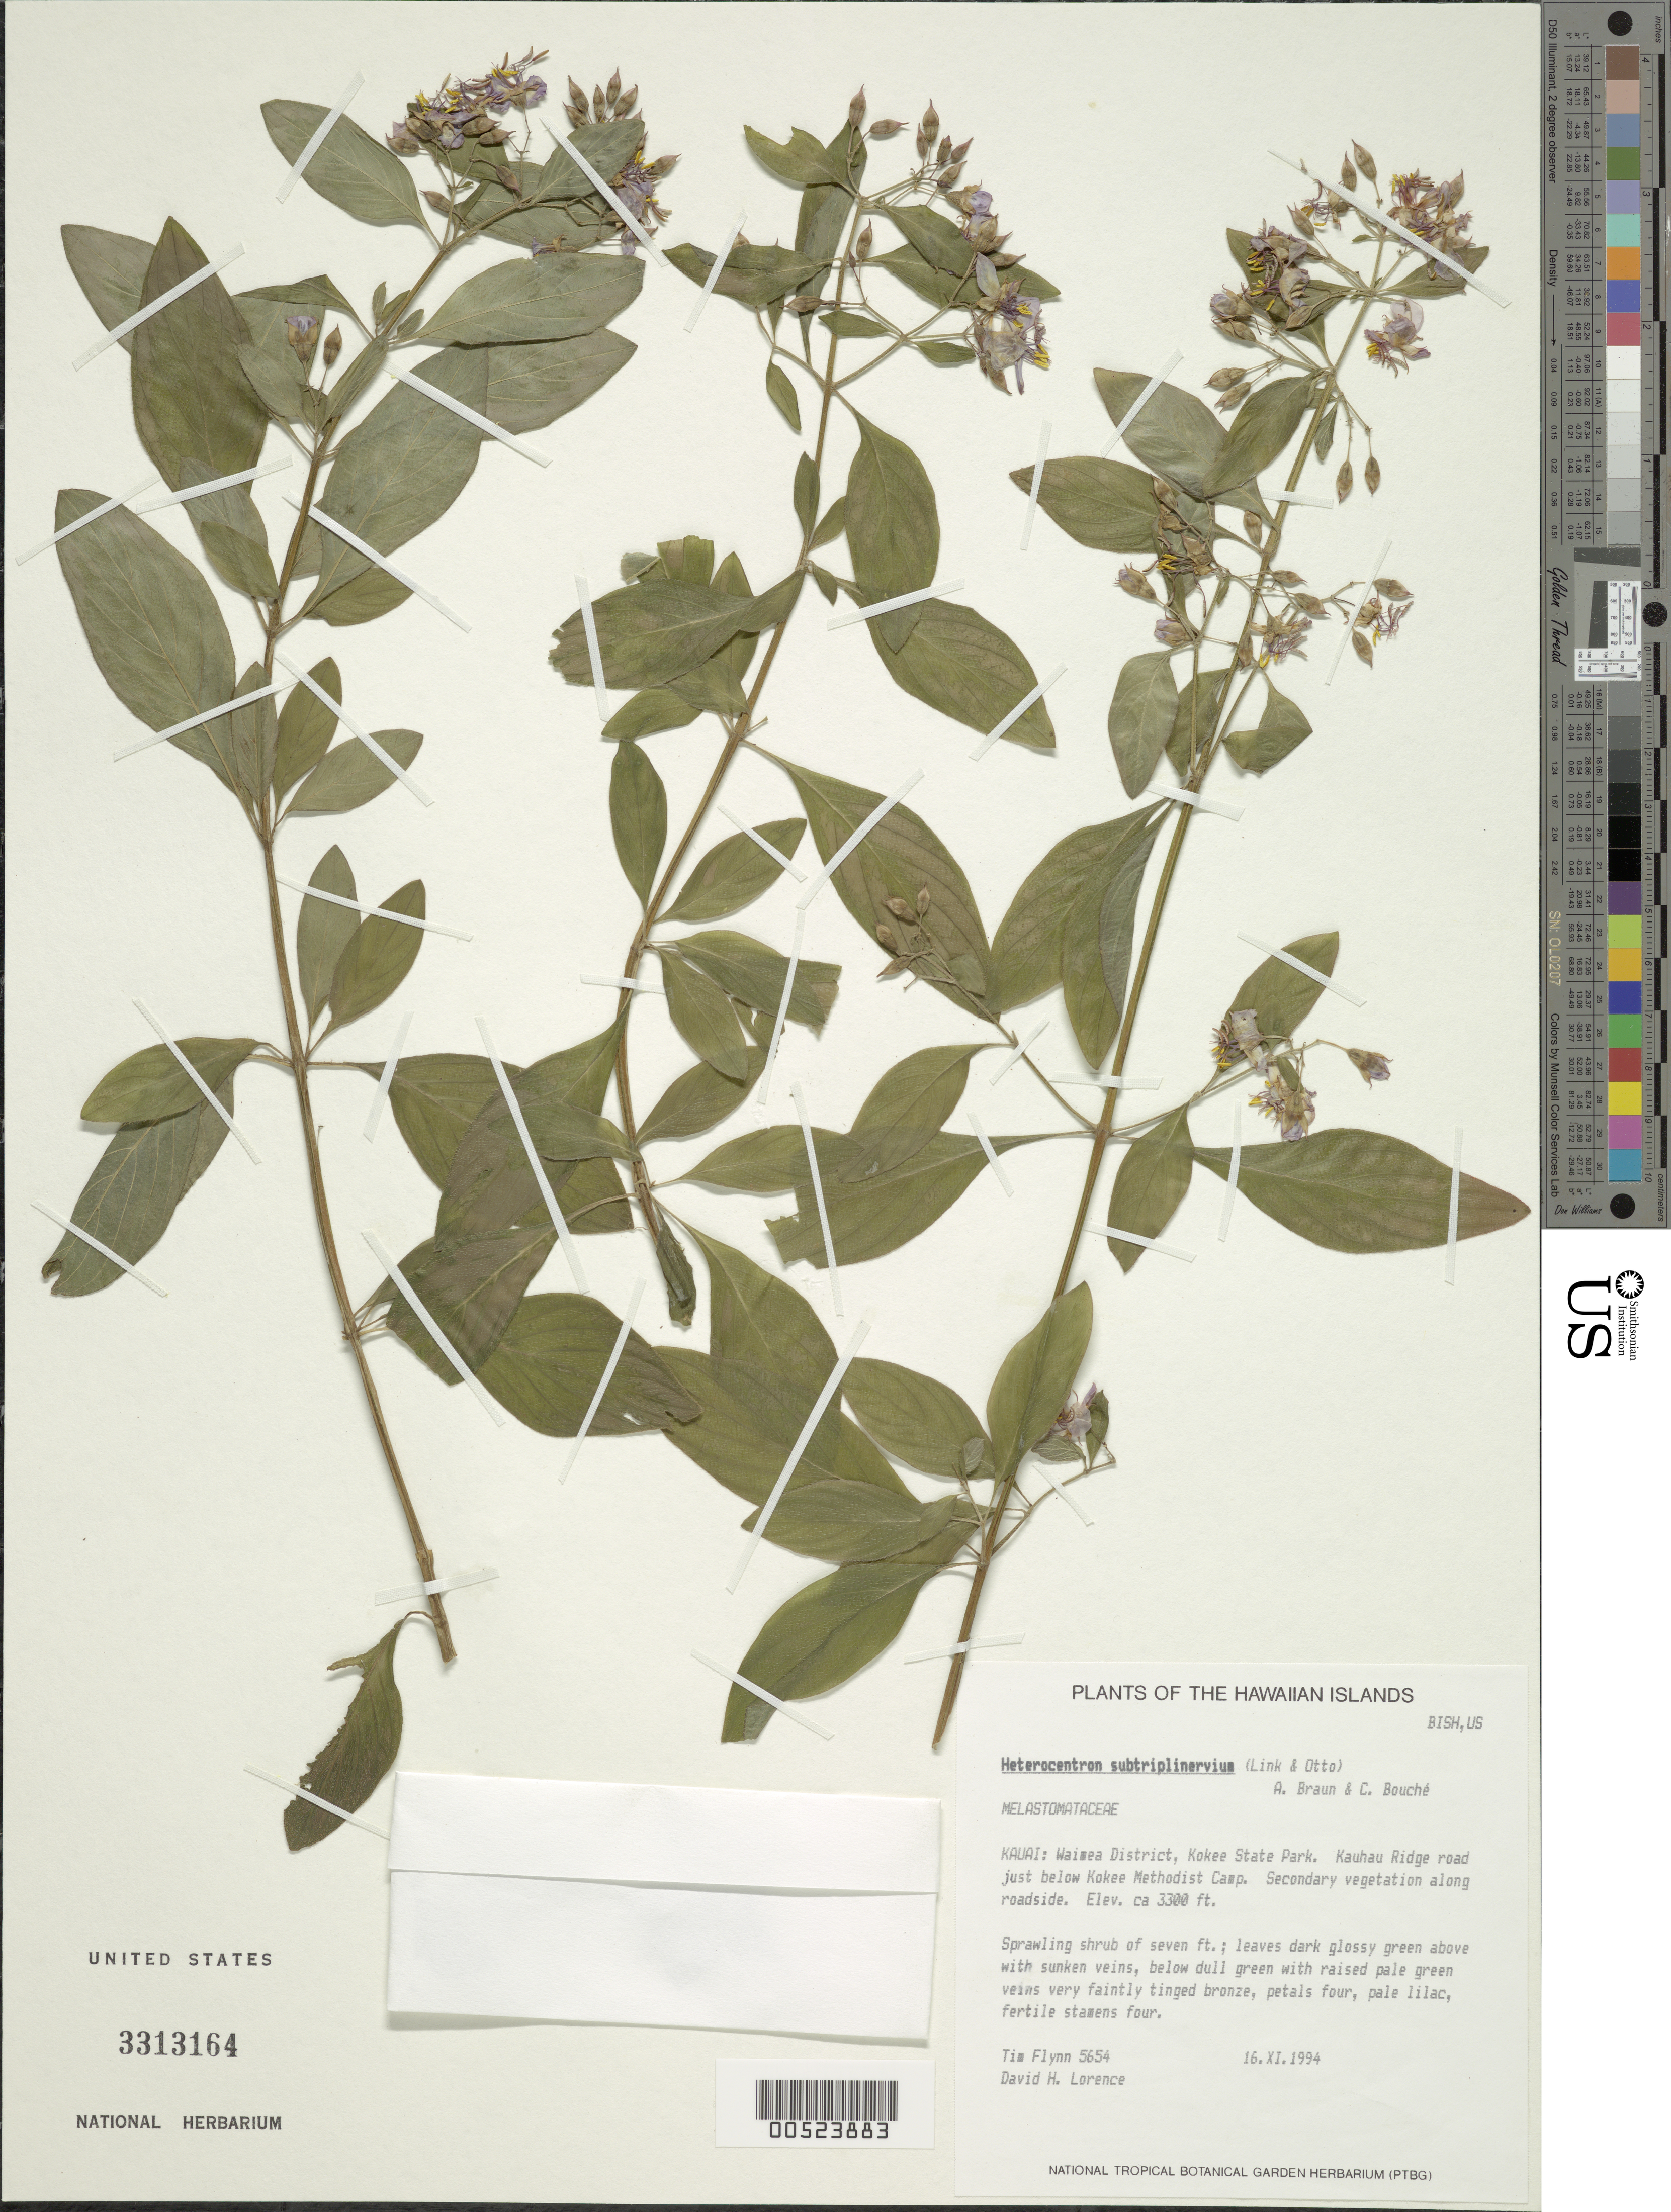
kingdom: Plantae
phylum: Tracheophyta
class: Magnoliopsida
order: Myrtales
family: Melastomataceae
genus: Heterocentron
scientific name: Heterocentron subtriplinervium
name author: (Link & Otto) A. Braun & C.D. Bouché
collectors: T. W. Flynn & D. Lorence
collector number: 5654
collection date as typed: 16 Nov 1994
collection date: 1994-11-16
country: United States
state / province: Hawaii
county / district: Kauai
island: Kaua'i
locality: Waimea Dist, Kokee State Park, Kauhau Ridge rd just below Kokee Methodist Camp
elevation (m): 1006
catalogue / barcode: US 3313164